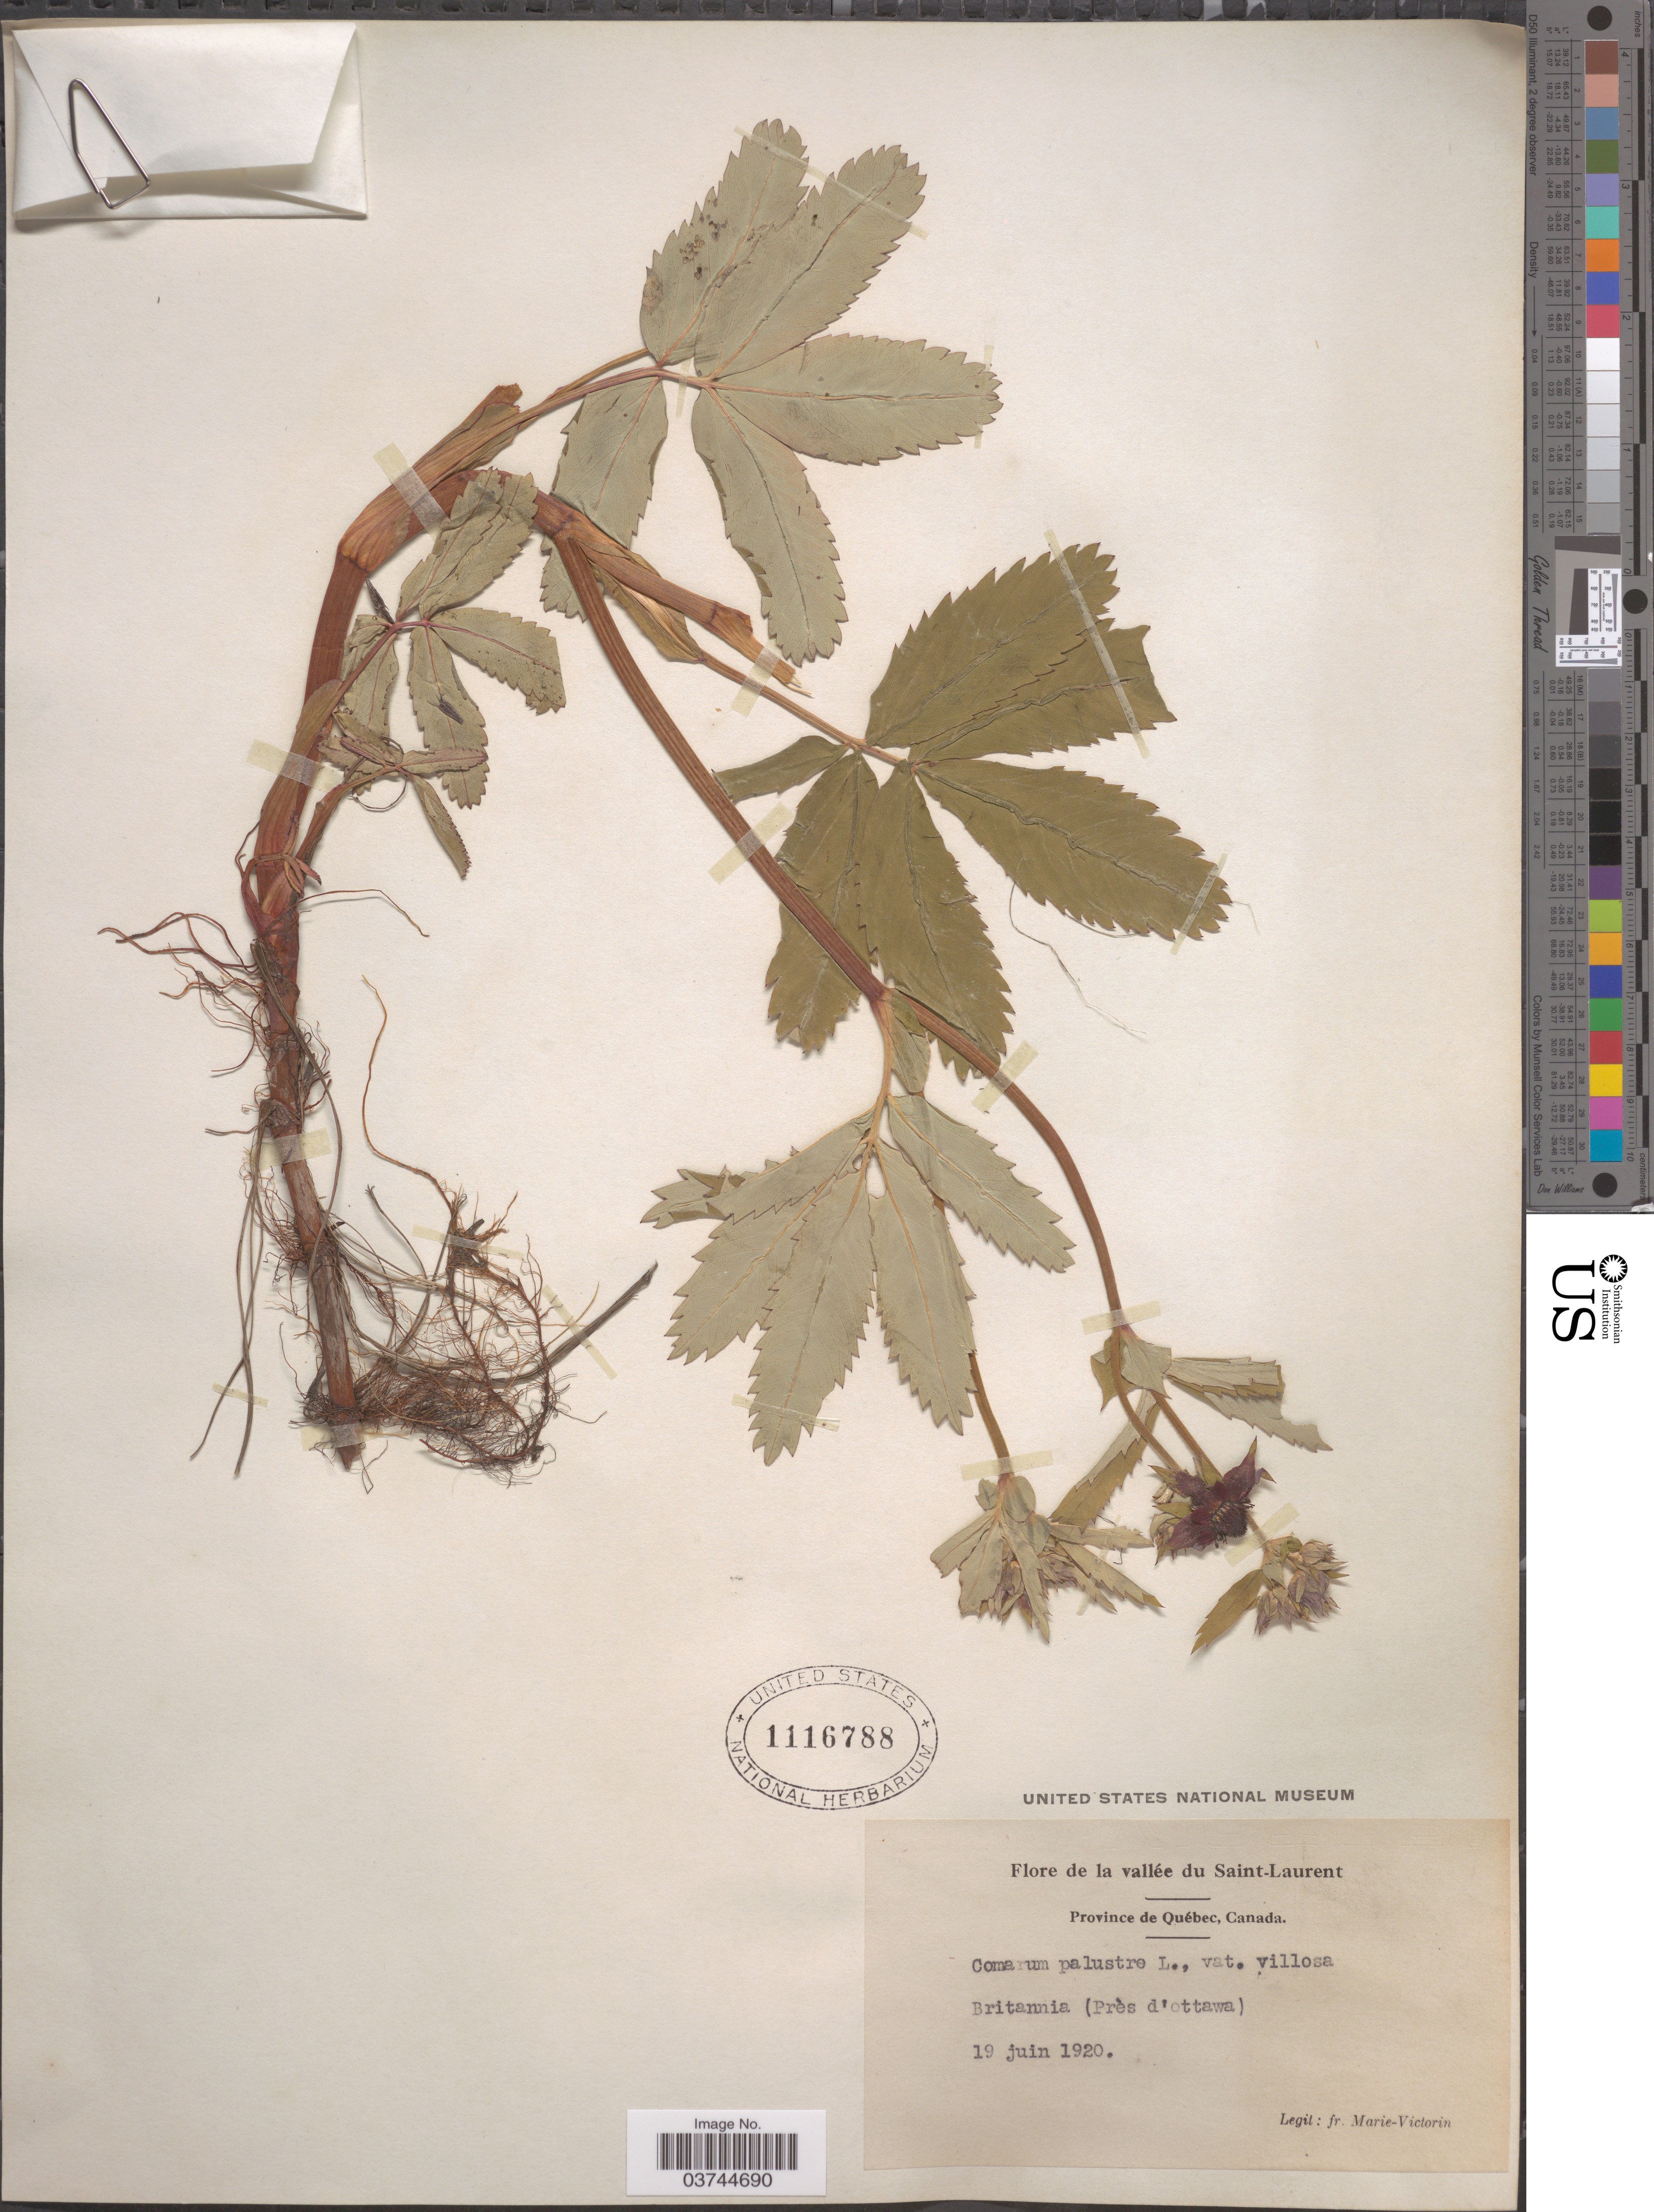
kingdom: Plantae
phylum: Tracheophyta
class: Magnoliopsida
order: Rosales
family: Rosaceae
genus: Comarum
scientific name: Comarum palustre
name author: L.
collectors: F. Marie-Victorin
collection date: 1920-06-19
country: Canada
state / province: Quebec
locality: Vallée du Saint-Laurent. Britannia (Prés d'ottawa).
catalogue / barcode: US 1116788